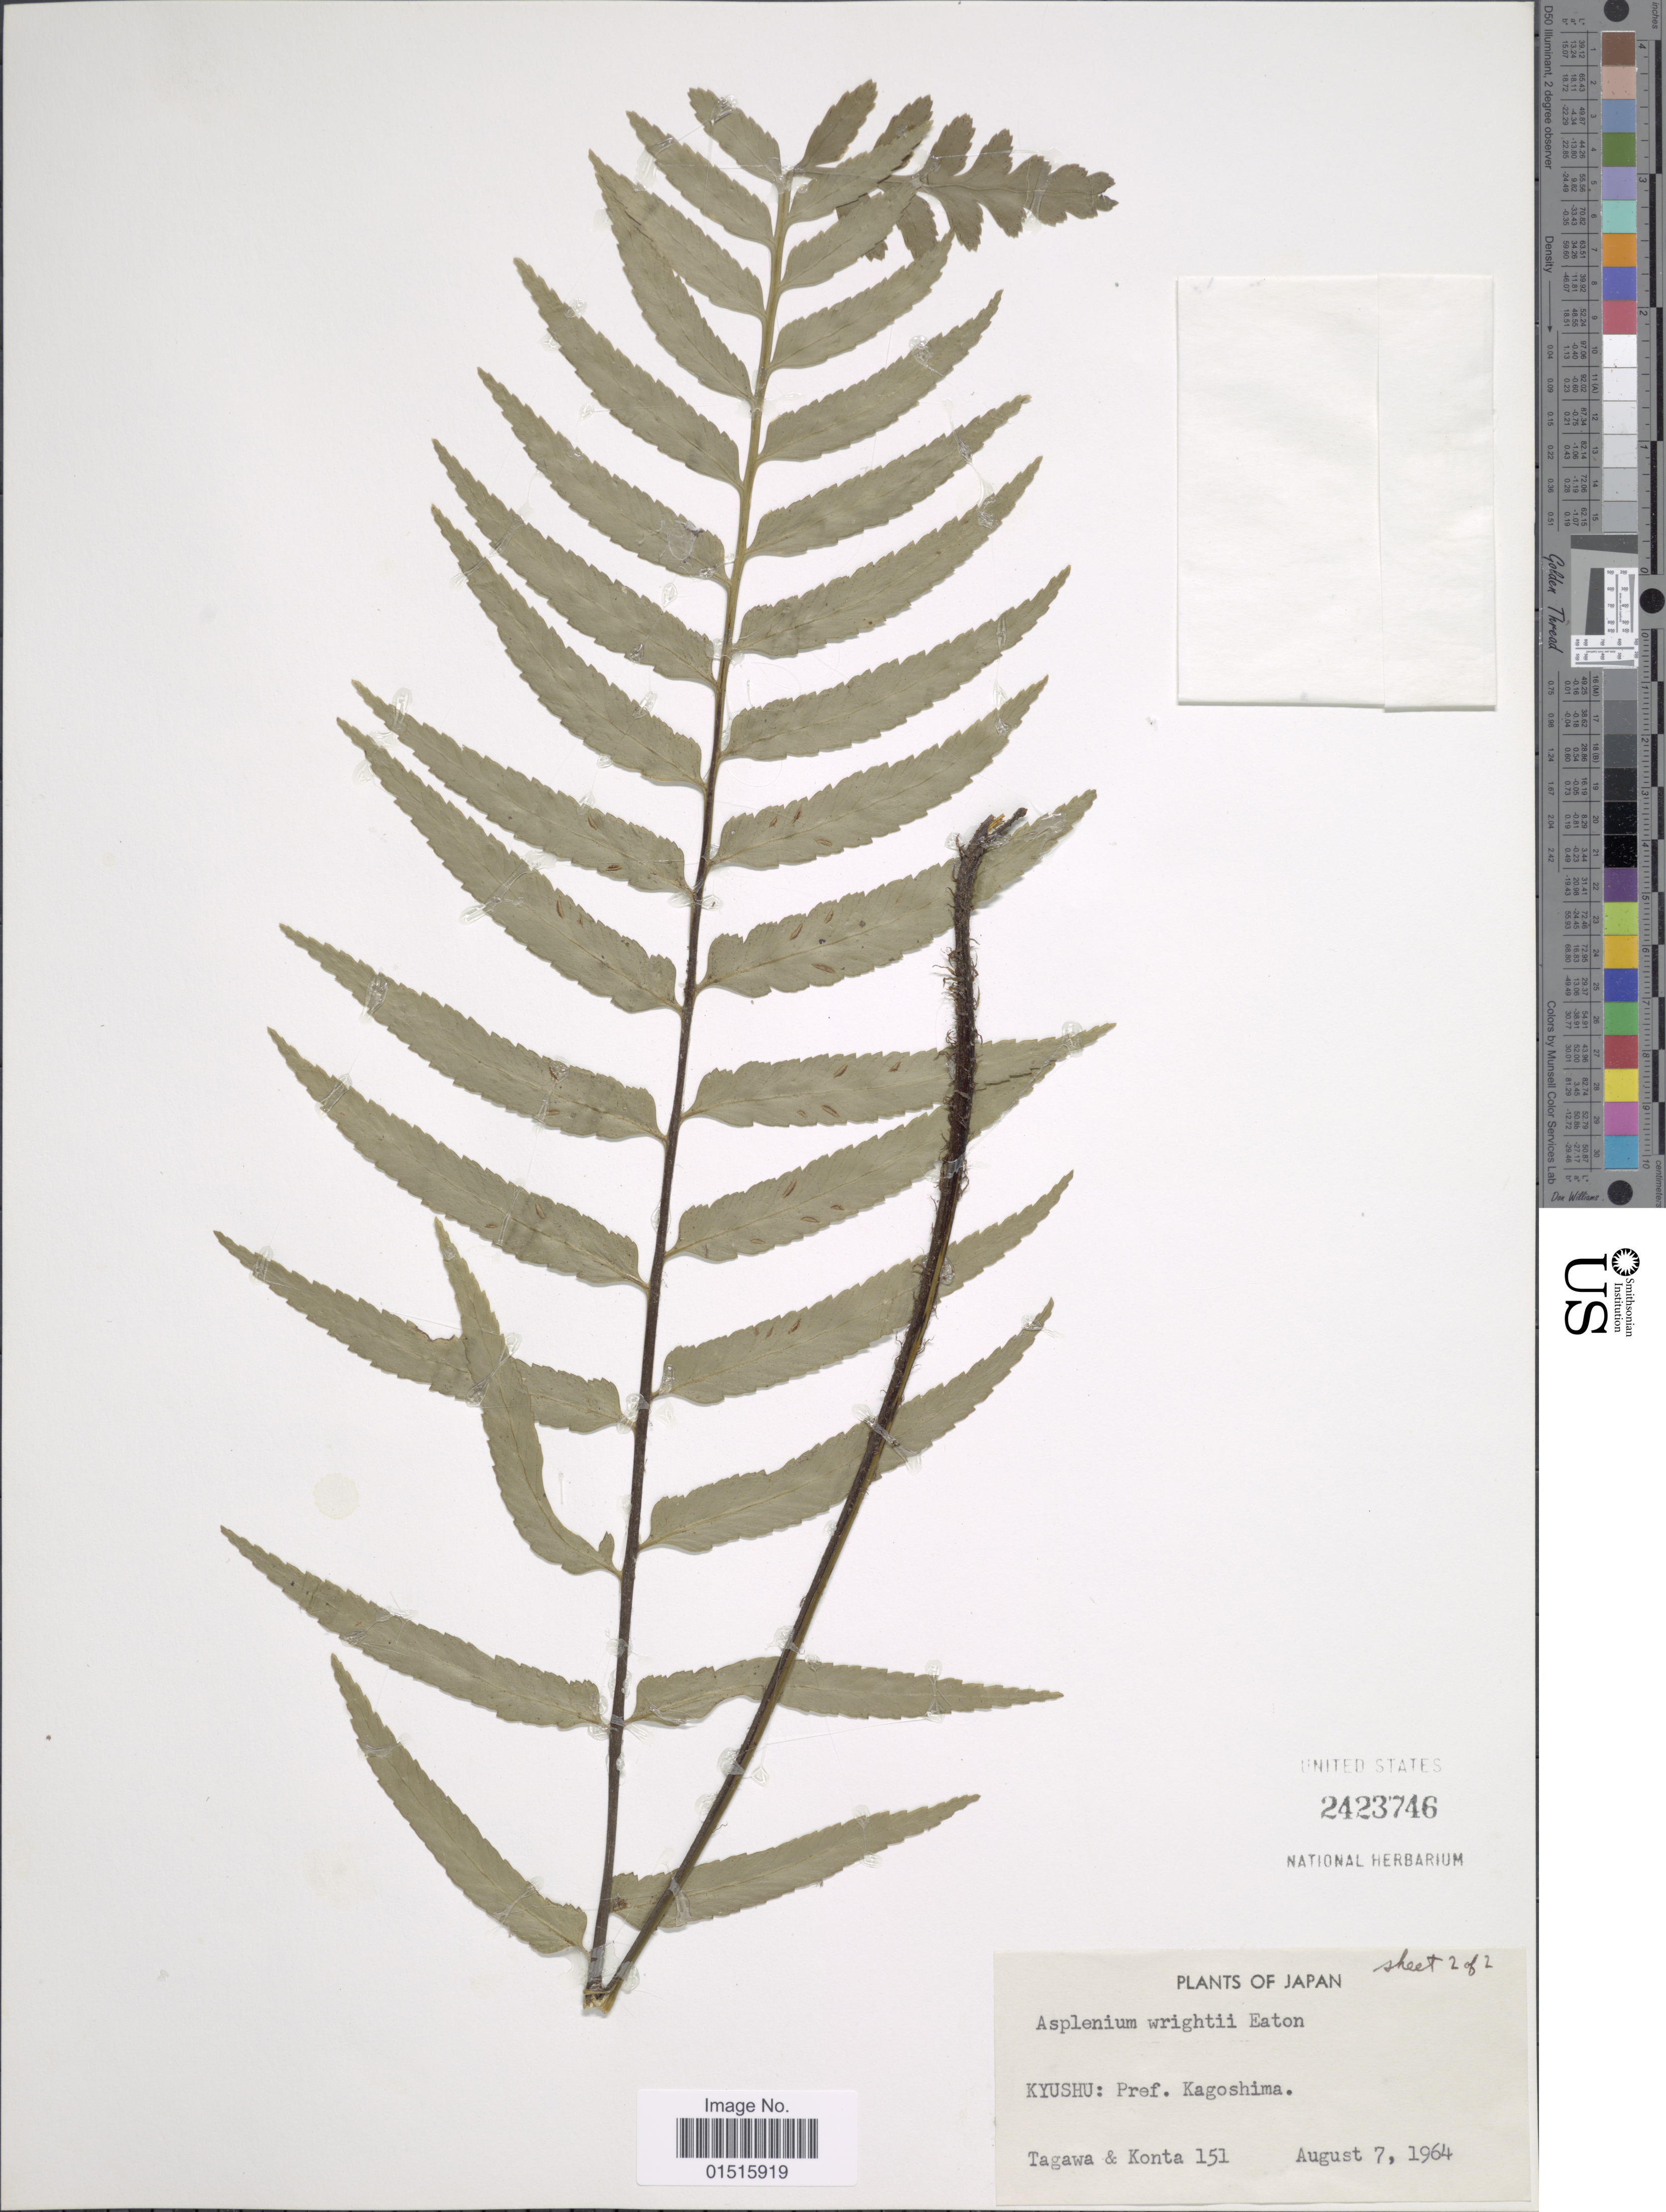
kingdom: Plantae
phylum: Tracheophyta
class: Polypodiopsida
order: Polypodiales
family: Aspleniaceae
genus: Asplenium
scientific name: Asplenium wrightii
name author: D.C. Eaton ex Hook.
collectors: A. Tagawa & Iwatsuki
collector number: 151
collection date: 1964-08-07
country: Japan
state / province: Kagosima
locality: Kyushu: Pref. Kagoshima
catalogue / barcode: US 2423746